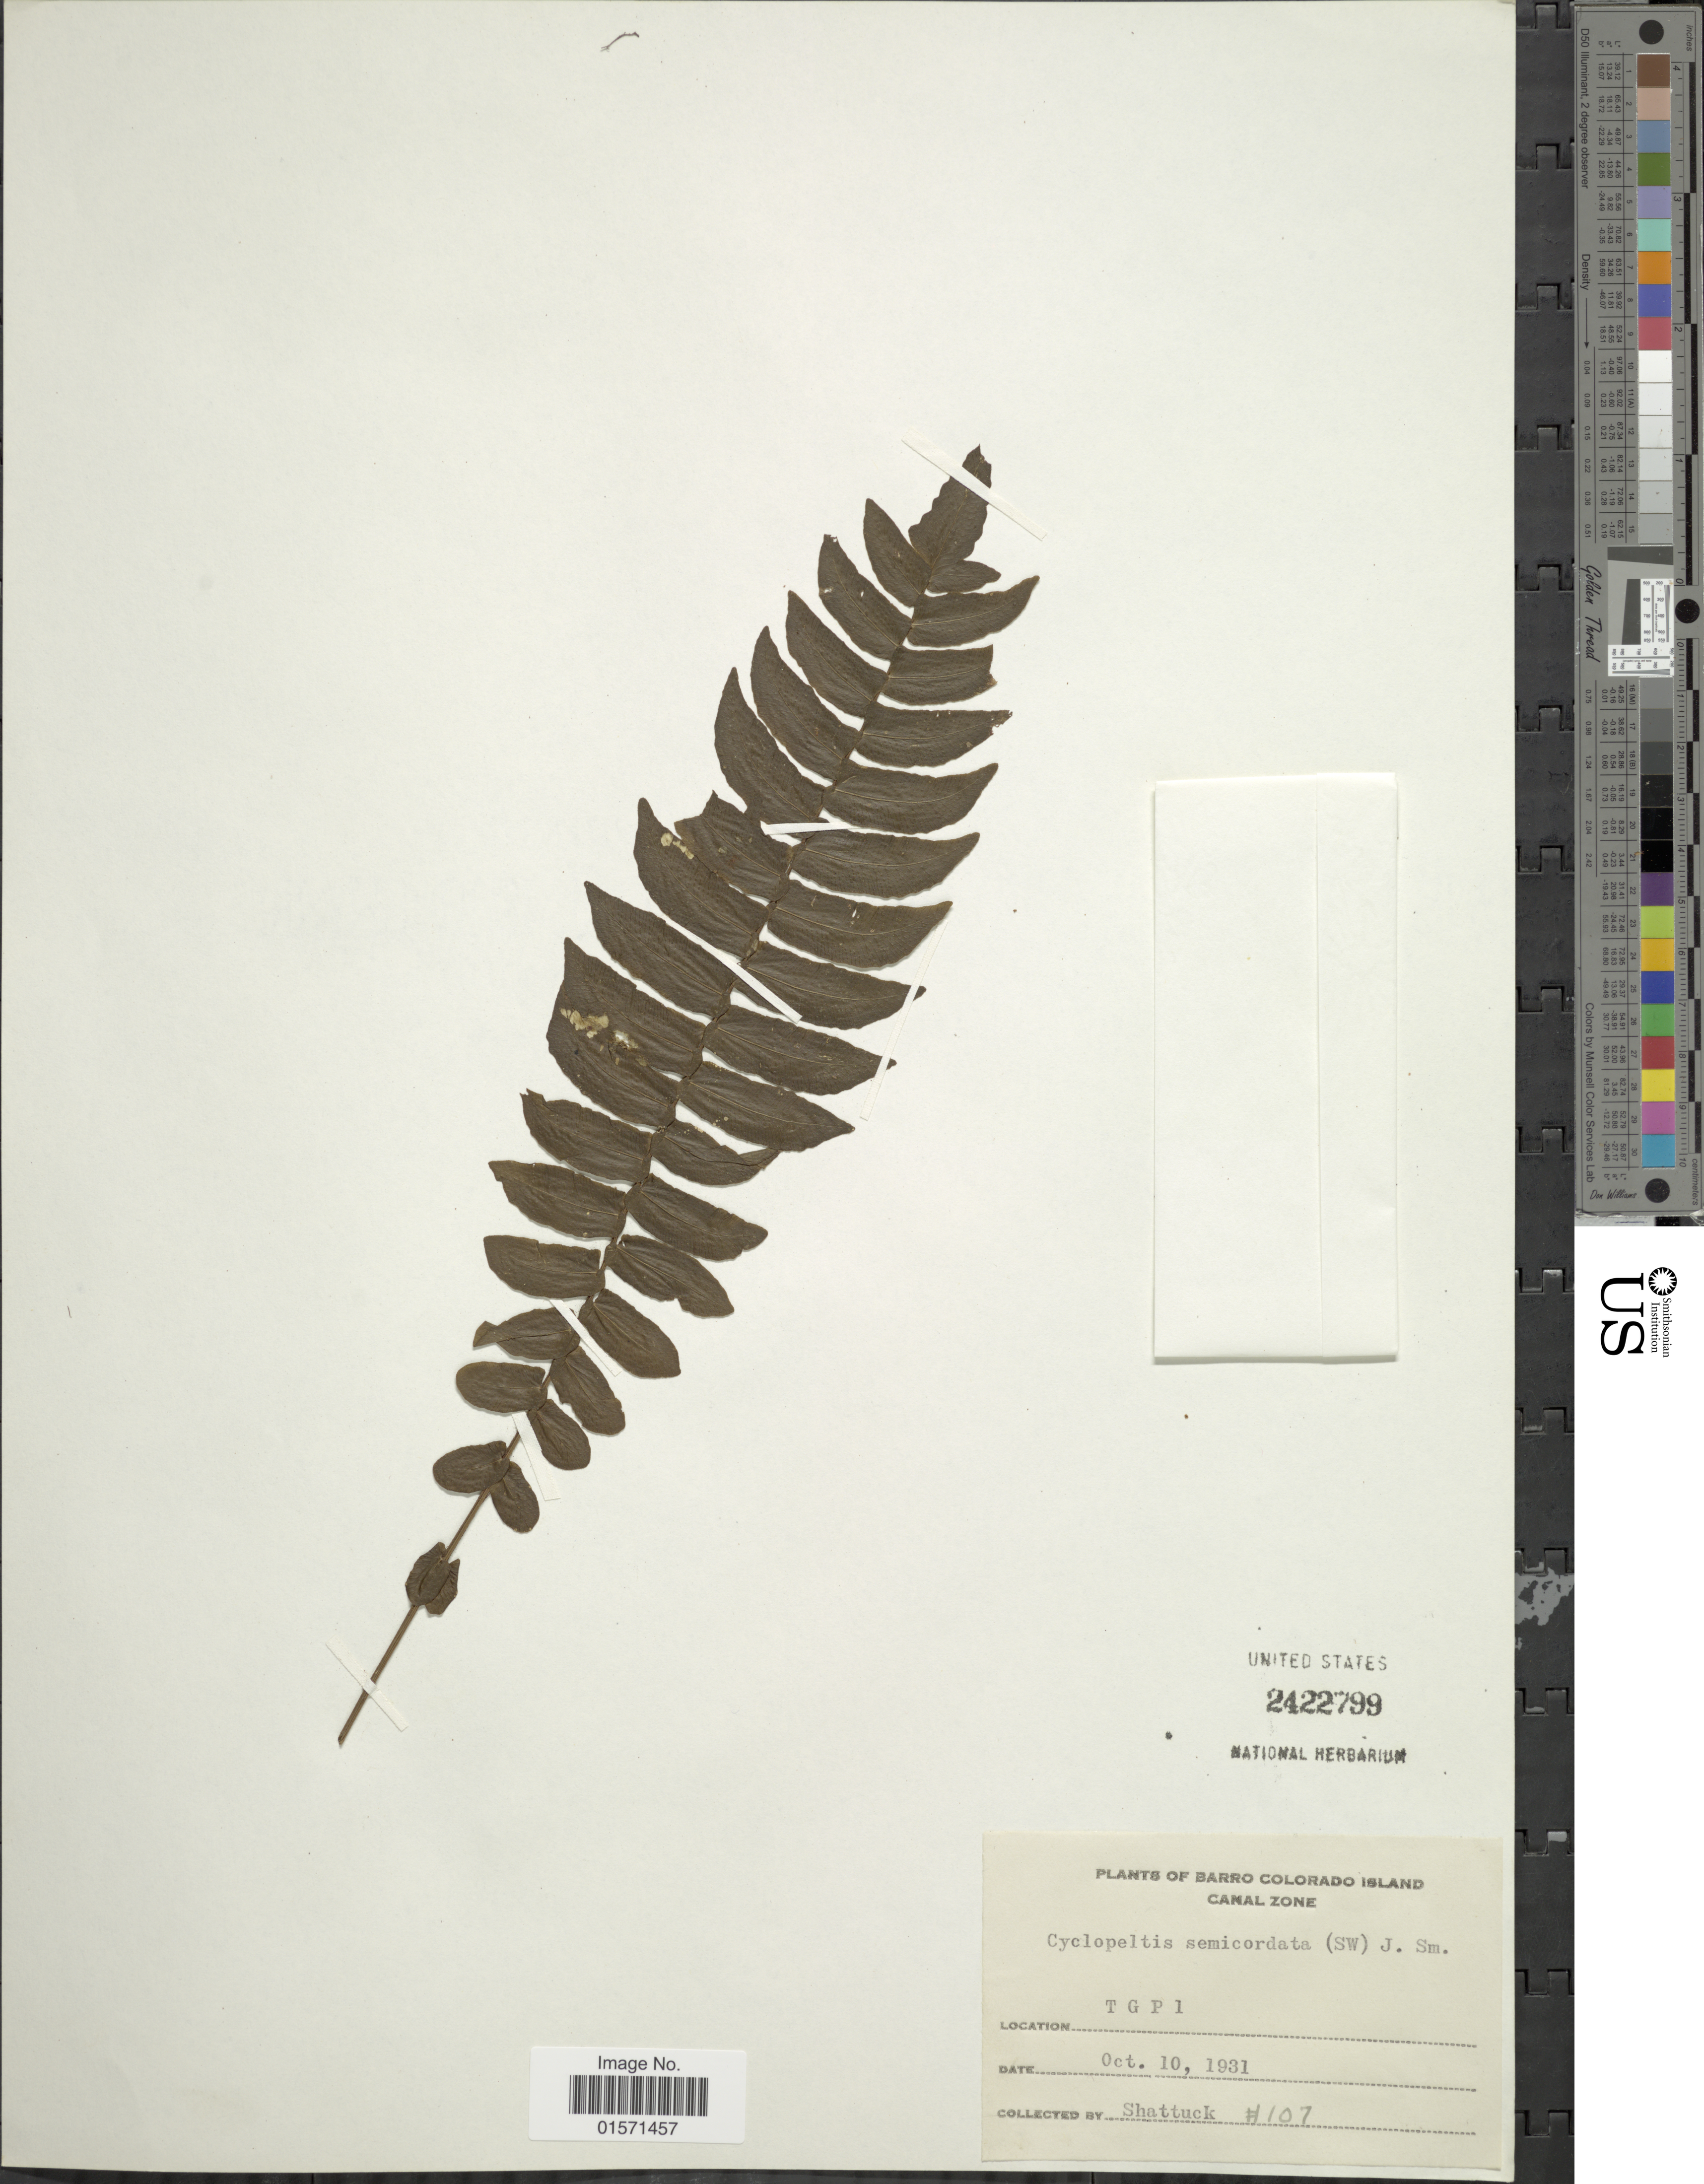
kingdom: Plantae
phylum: Tracheophyta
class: Polypodiopsida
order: Polypodiales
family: Lomariopsidaceae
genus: Cyclopeltis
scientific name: Cyclopeltis semicordata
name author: (Sw.) J. Sm.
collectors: Shattuck, --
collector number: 107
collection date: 1931-10-10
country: Panama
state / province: Panamá Oeste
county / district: Canal Zone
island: Barro Colorado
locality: Canal Zone. Barro Colorado Island. TGPI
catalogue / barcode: US 2422799